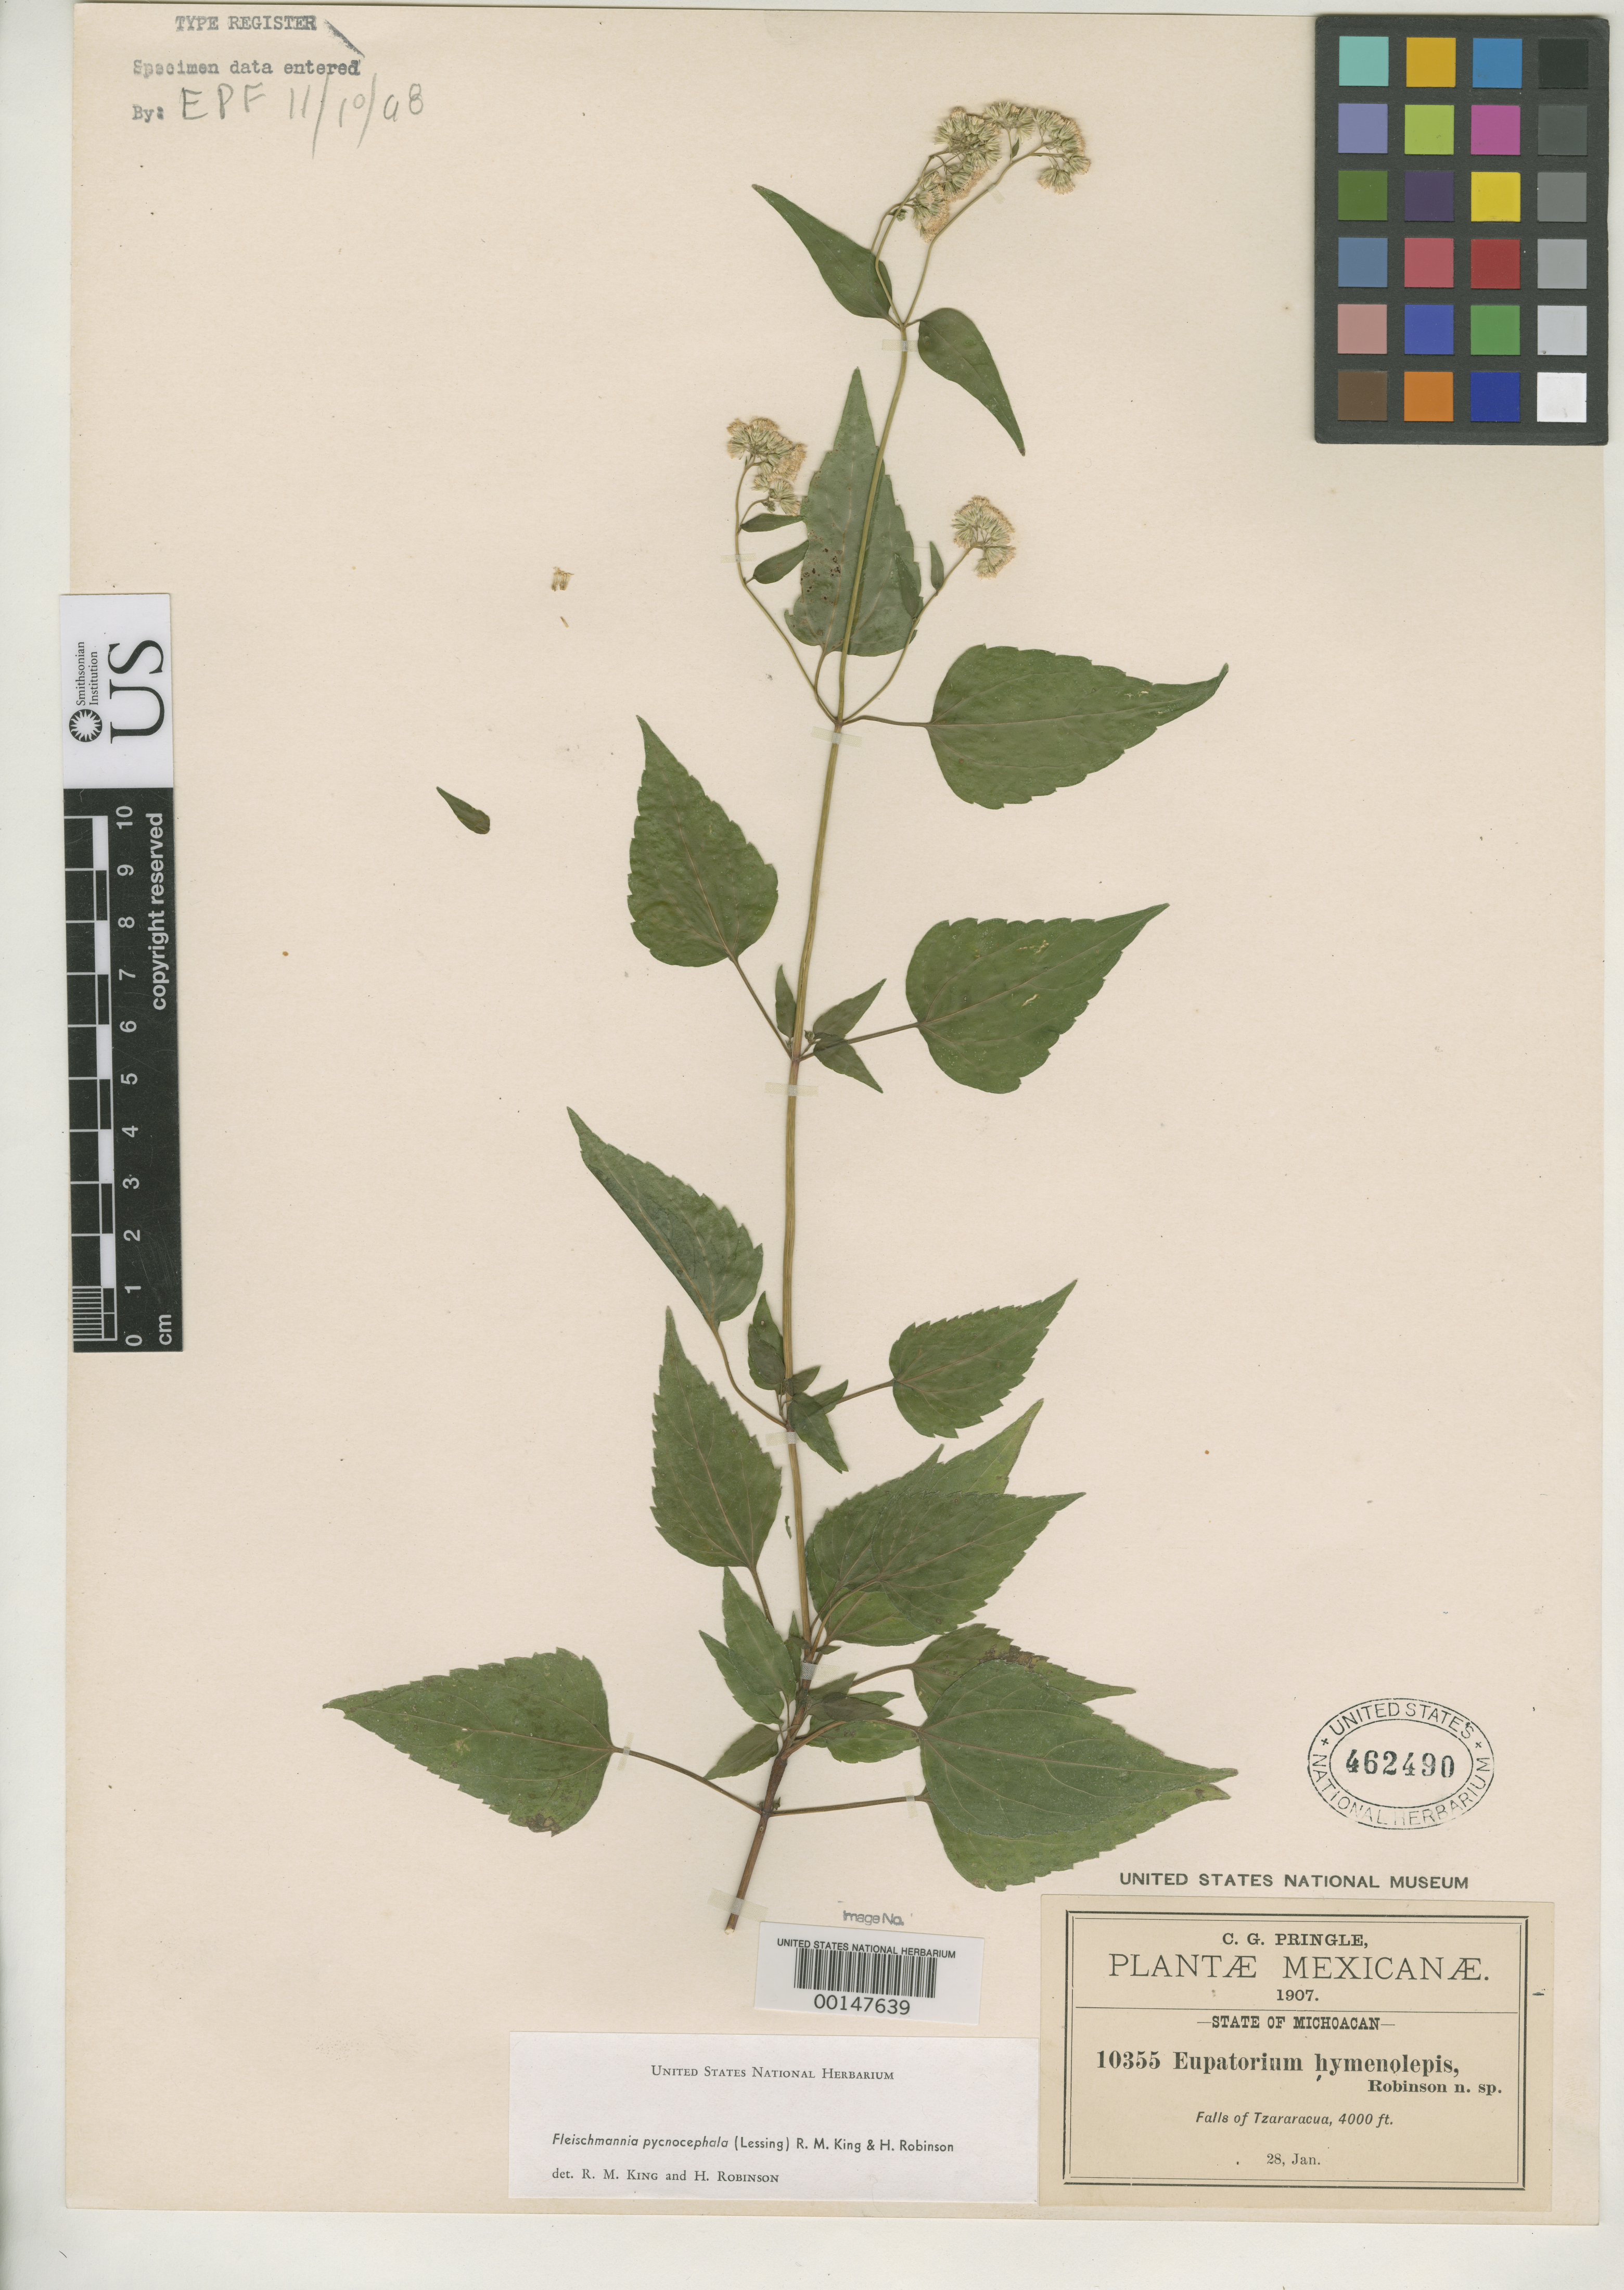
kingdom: Plantae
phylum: Tracheophyta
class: Magnoliopsida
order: Asterales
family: Asteraceae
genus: Eupatorium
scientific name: Eupatorium hymenolepis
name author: B.L. Rob.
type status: Isotype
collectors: C. G. Pringle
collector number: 10355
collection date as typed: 28 Jan 1907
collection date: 1907-01-28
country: Mexico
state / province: Michoacán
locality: Falls of Tzararacua, near Uruapan.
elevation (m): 1219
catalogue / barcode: US 462490